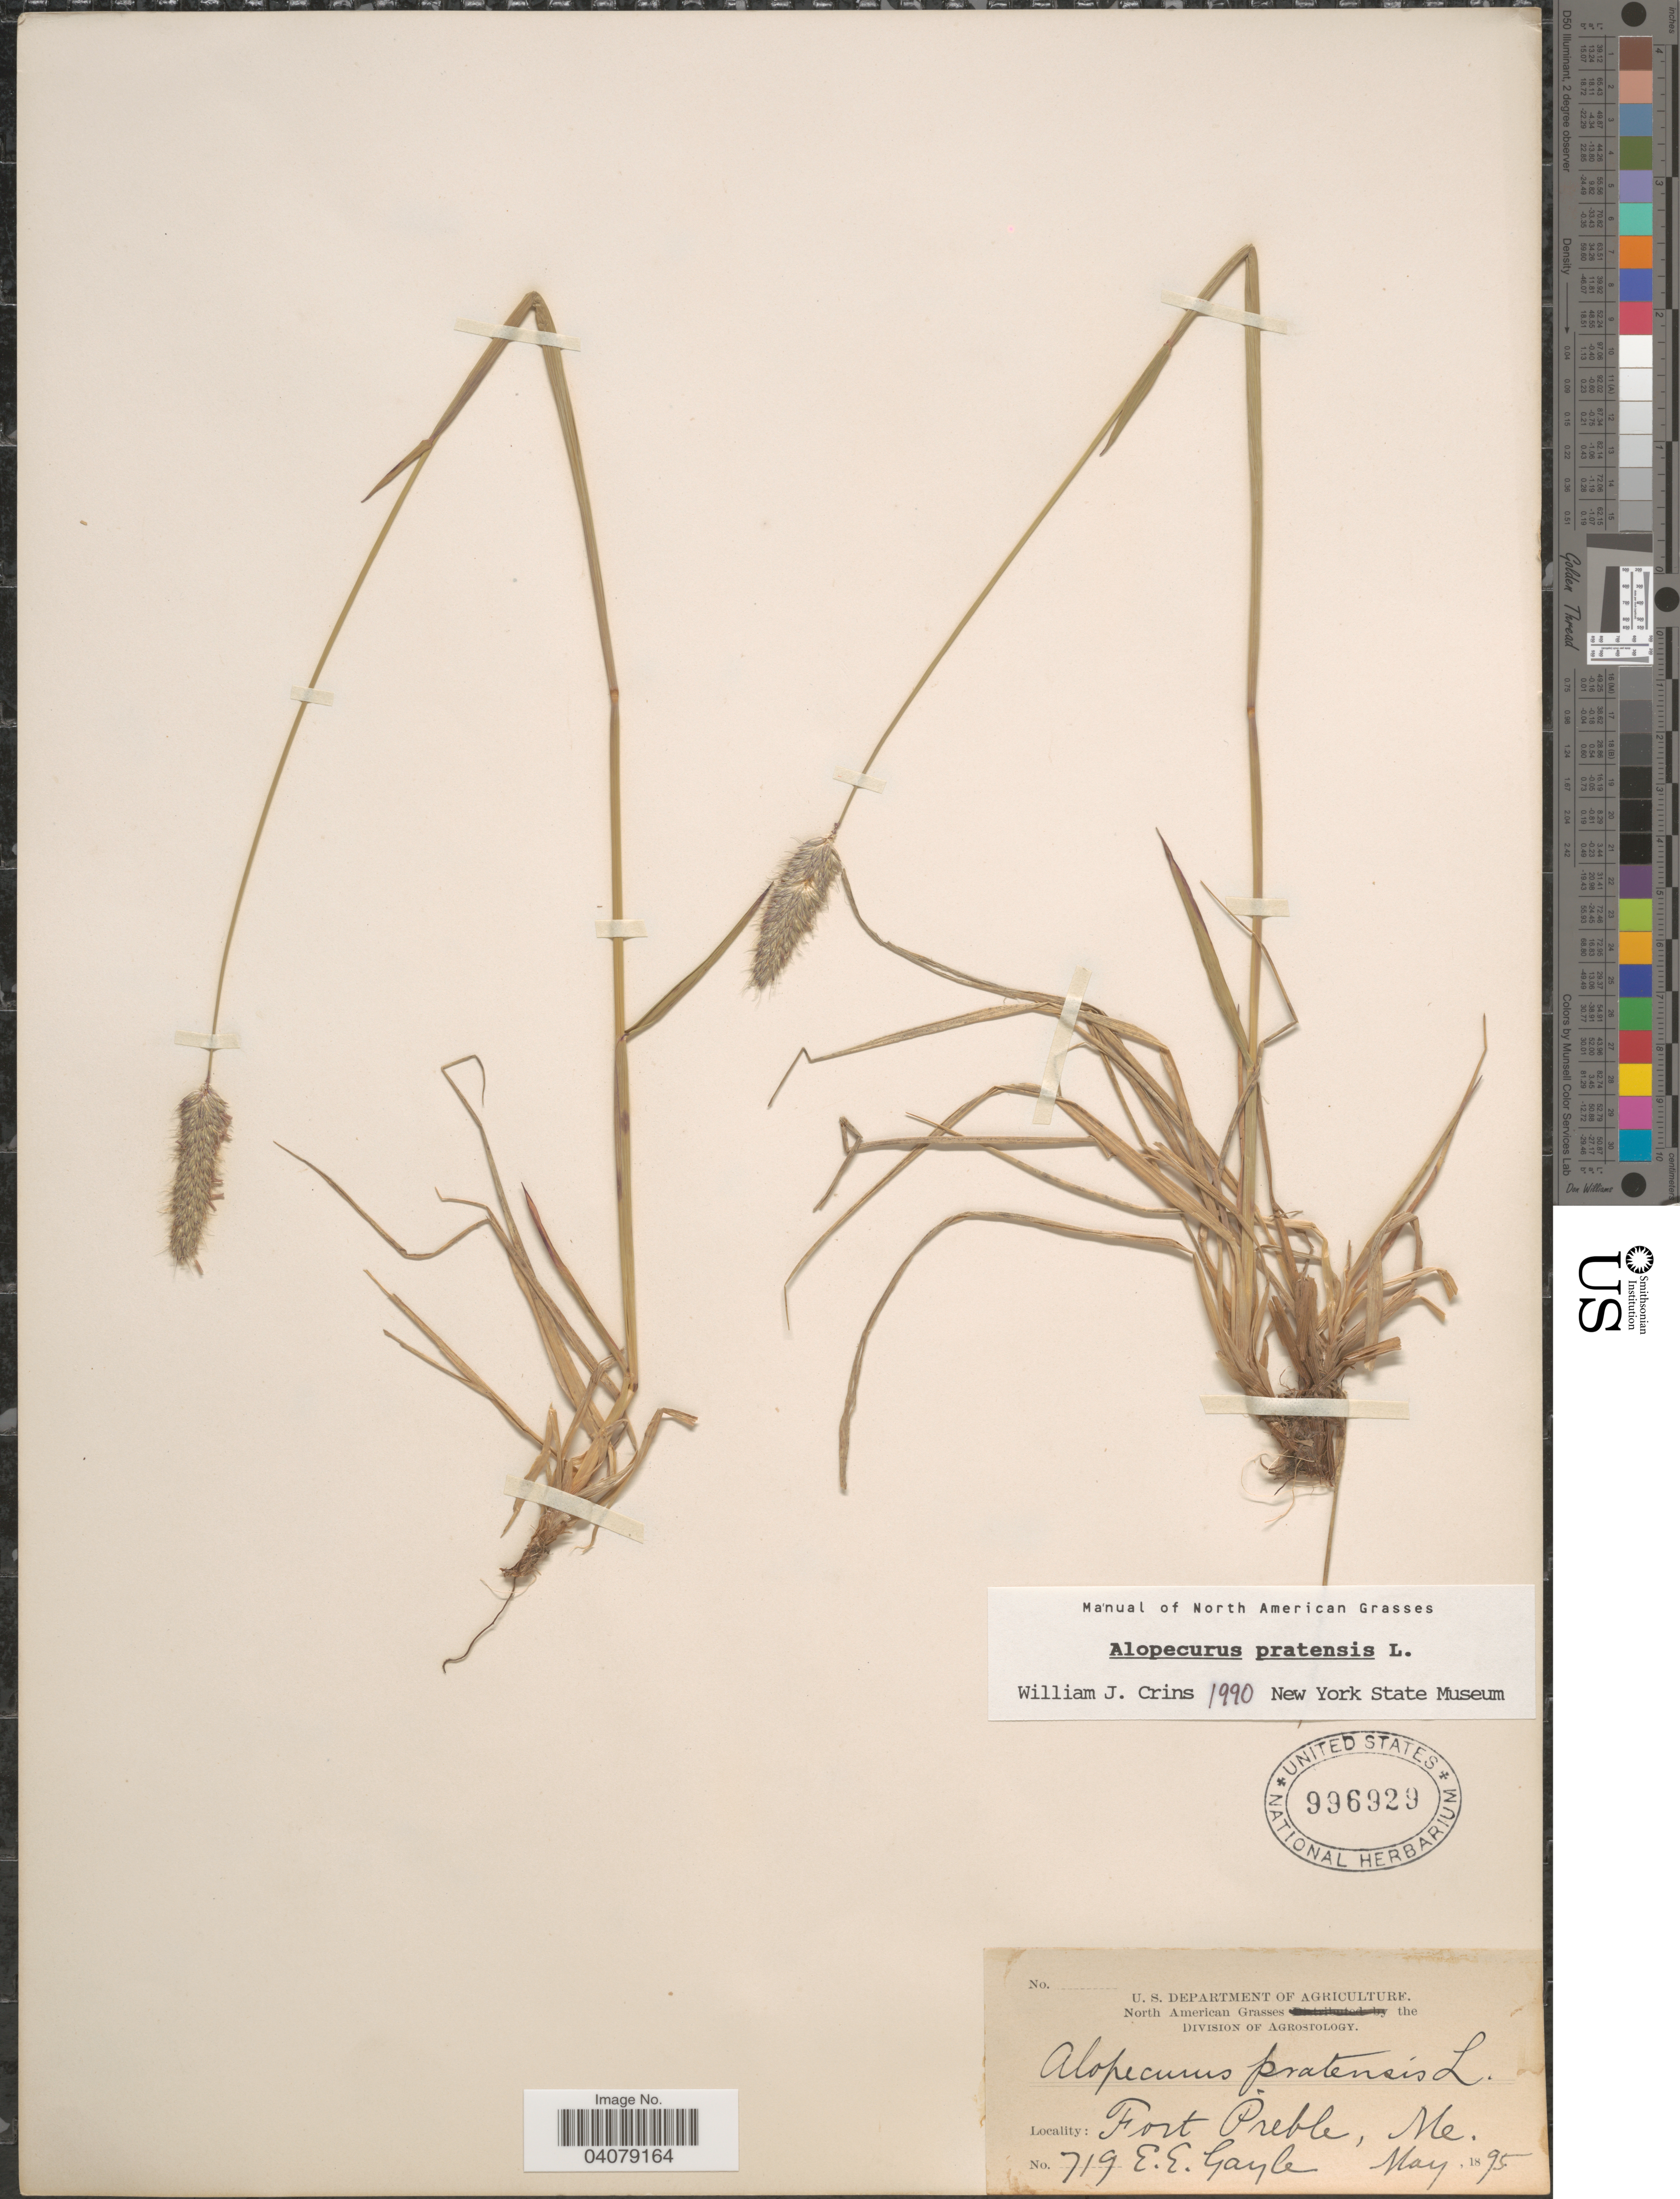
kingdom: Plantae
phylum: Tracheophyta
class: Liliopsida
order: Poales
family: Poaceae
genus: Alopecurus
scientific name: Alopecurus pratensis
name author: L.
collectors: E. Gayle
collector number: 719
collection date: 1895-05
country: United States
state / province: Maine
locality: Fort Preble.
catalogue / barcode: US 996929